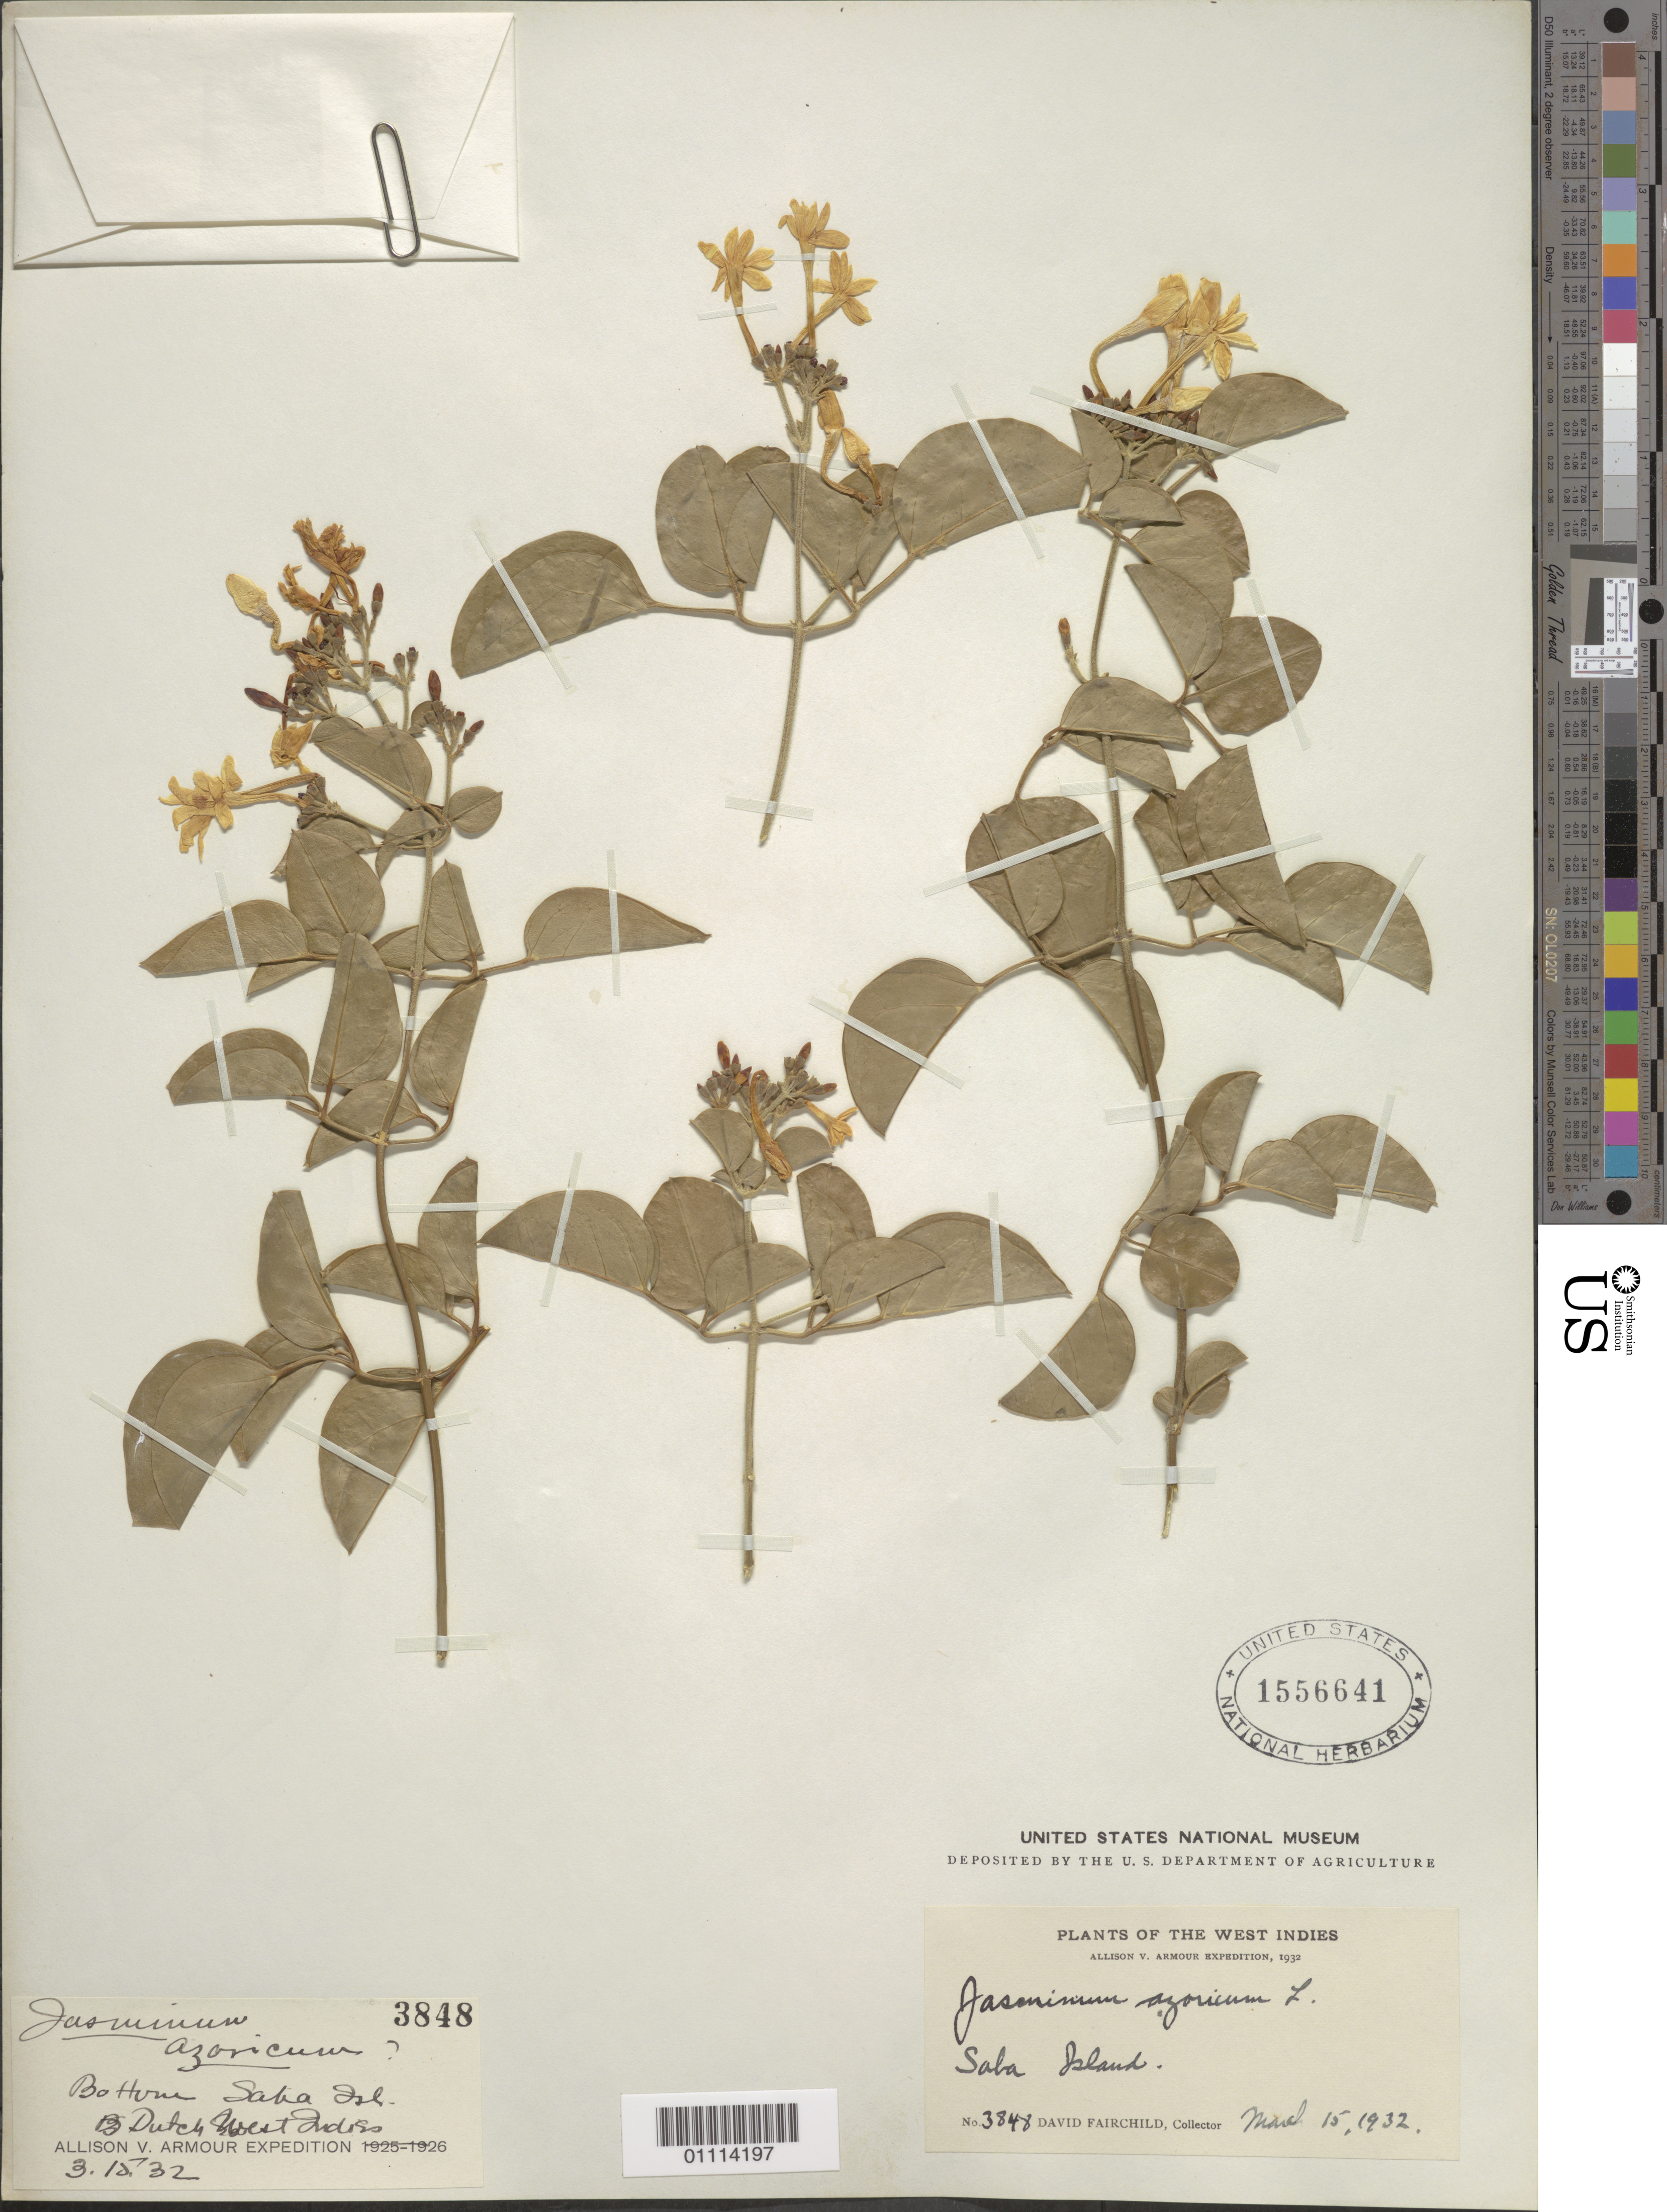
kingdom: Plantae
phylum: Tracheophyta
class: Magnoliopsida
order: Lamiales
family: Oleaceae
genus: Jasminum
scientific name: Jasminum azoricum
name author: L.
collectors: D. Fairchild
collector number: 3848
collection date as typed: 15 Mar 1932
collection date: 1932-03-15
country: Netherlands Antilles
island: Saba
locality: Saba Island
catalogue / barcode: US 1556641